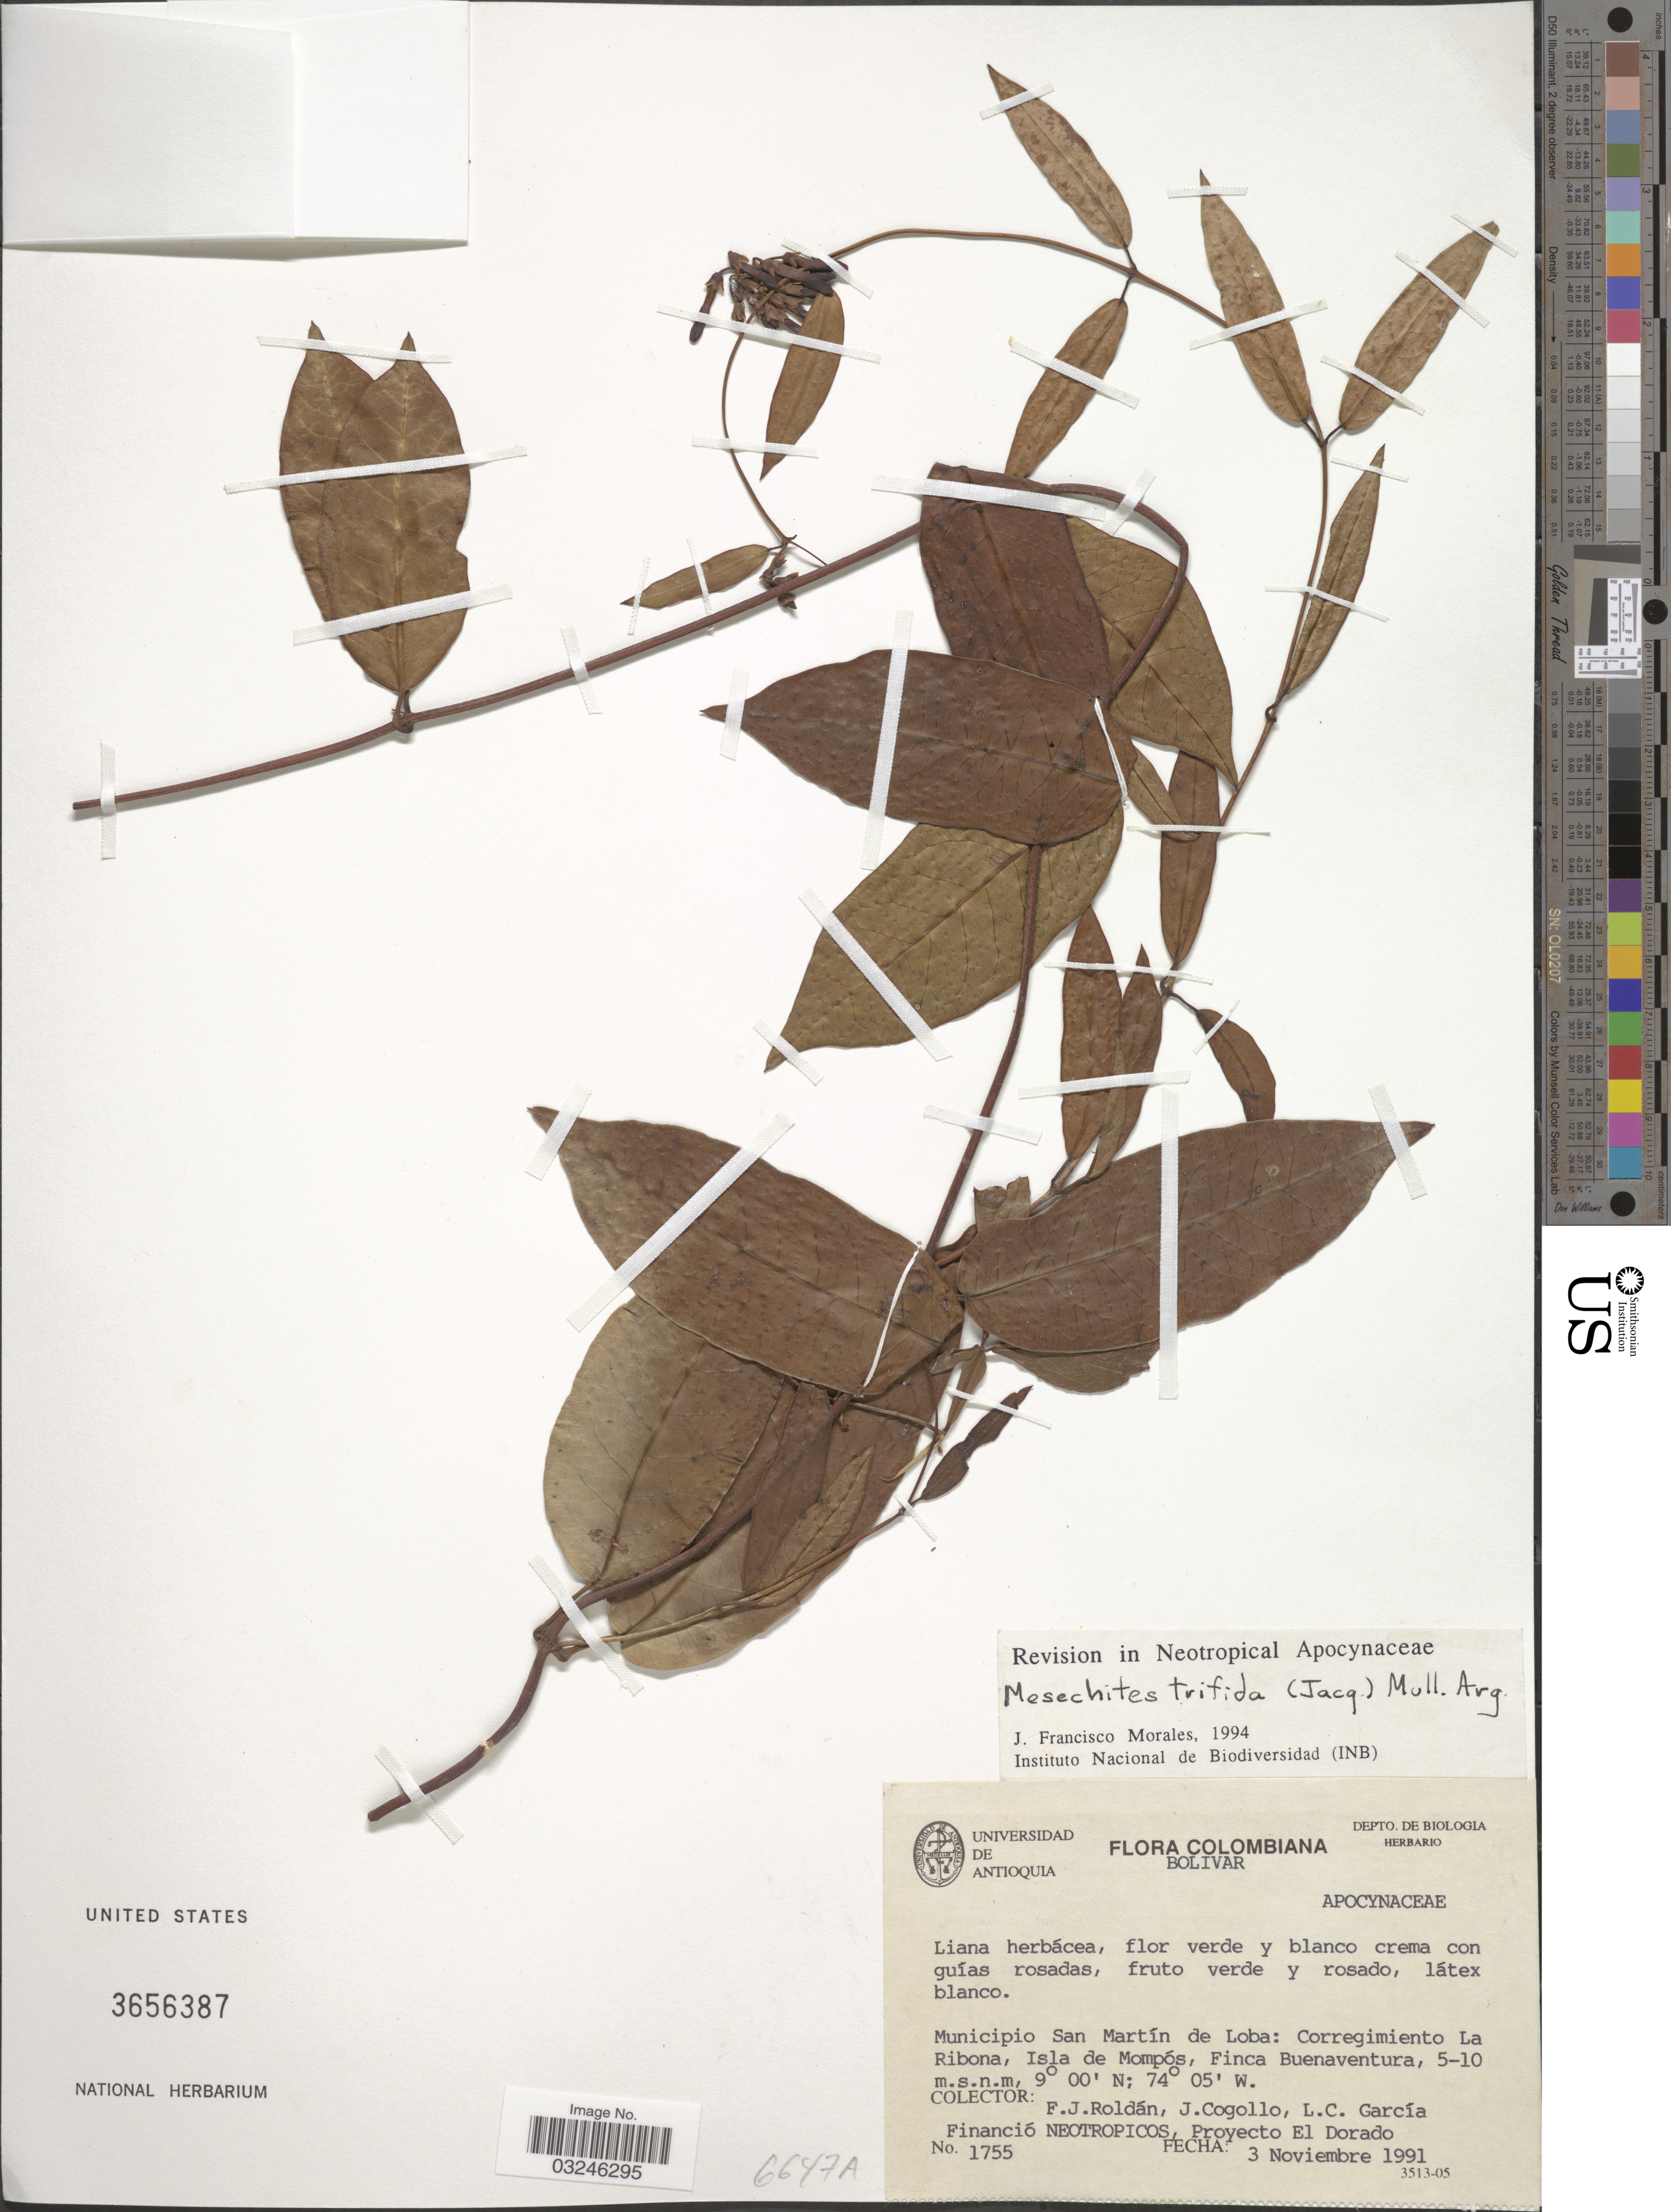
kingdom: Plantae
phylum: Tracheophyta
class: Magnoliopsida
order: Gentianales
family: Apocynaceae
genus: Mesechites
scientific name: Mesechites trifidus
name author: (Jacq.) Müll. Arg.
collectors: F. J. Roldán, J. Cogollo & L. C. Garcia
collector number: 1755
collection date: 1991-11-03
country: Colombia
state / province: Bolívar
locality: Municipio San Martín de Loba: Corregimiento La Ribona, Isla de Mompós, Finca Buenaventura.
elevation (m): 5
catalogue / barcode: US 3656387